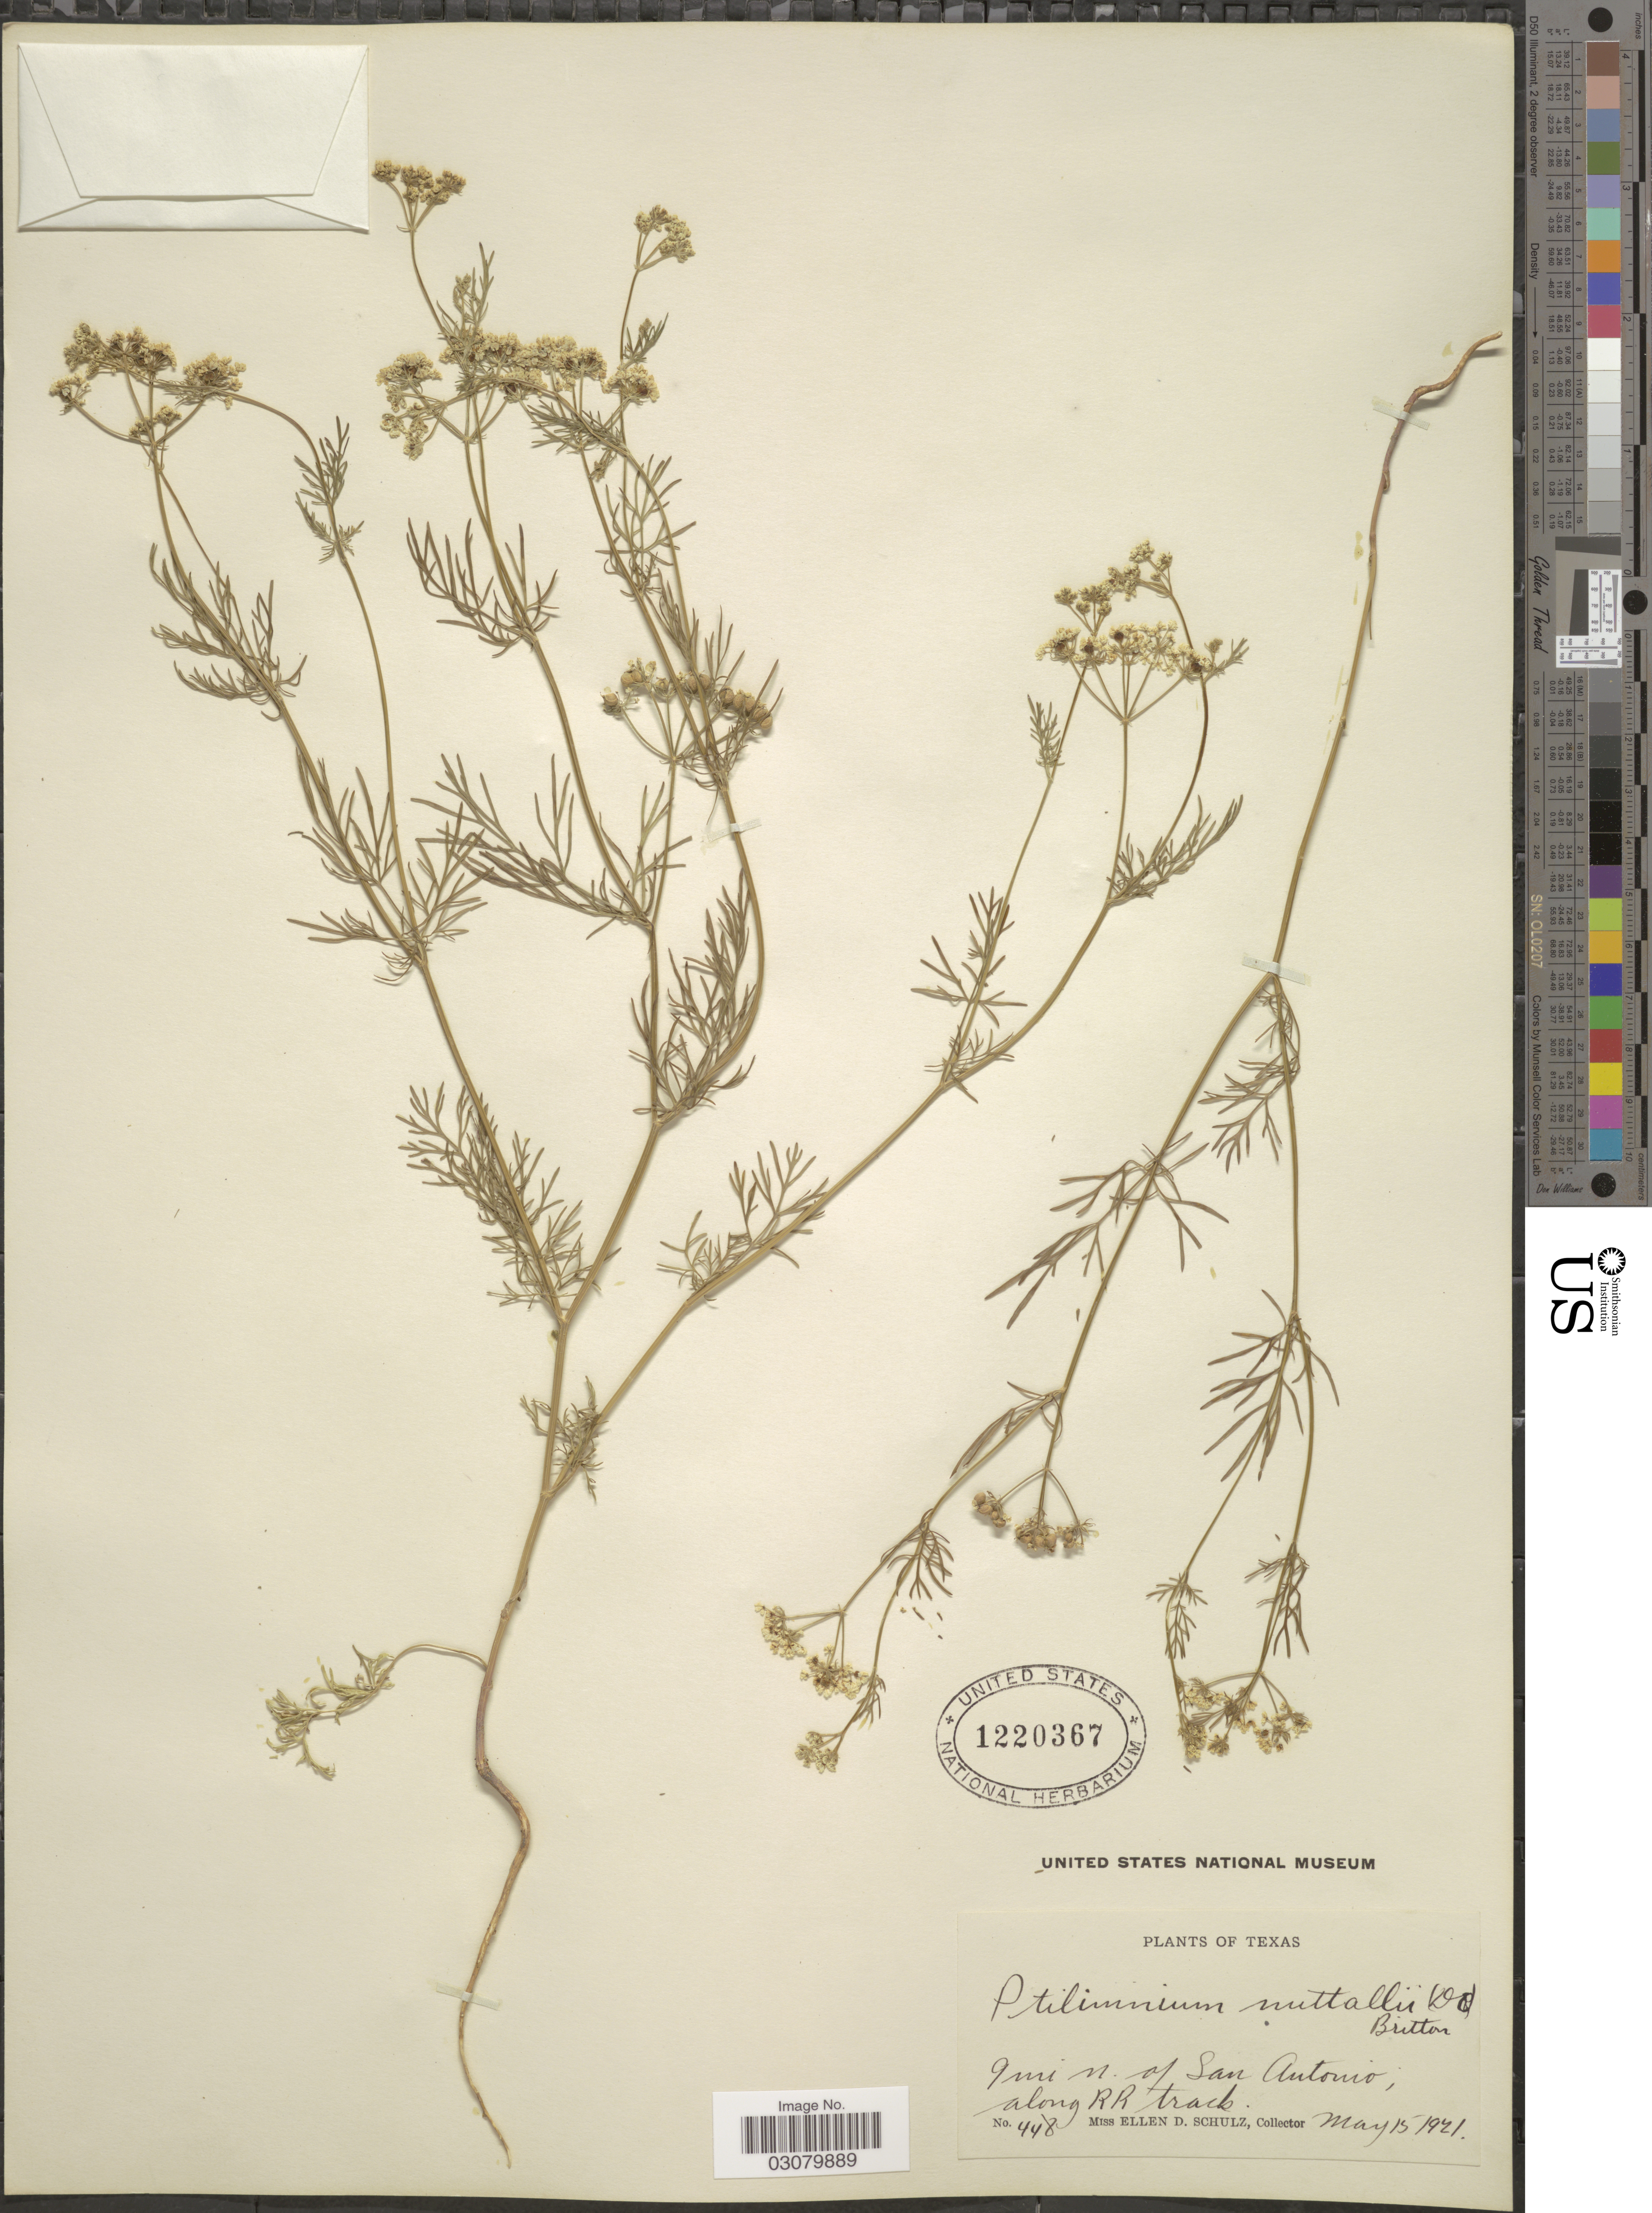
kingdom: Plantae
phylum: Tracheophyta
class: Magnoliopsida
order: Apiales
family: Apiaceae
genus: Bifora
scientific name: Bifora americana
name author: (DC.) Benth. & Hook. f. ex S. Watson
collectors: E. D. Schulz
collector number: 448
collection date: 1921-08-15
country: United States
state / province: Texas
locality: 9 mi N. of San Antonio, along RR track.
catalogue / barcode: US 1220367